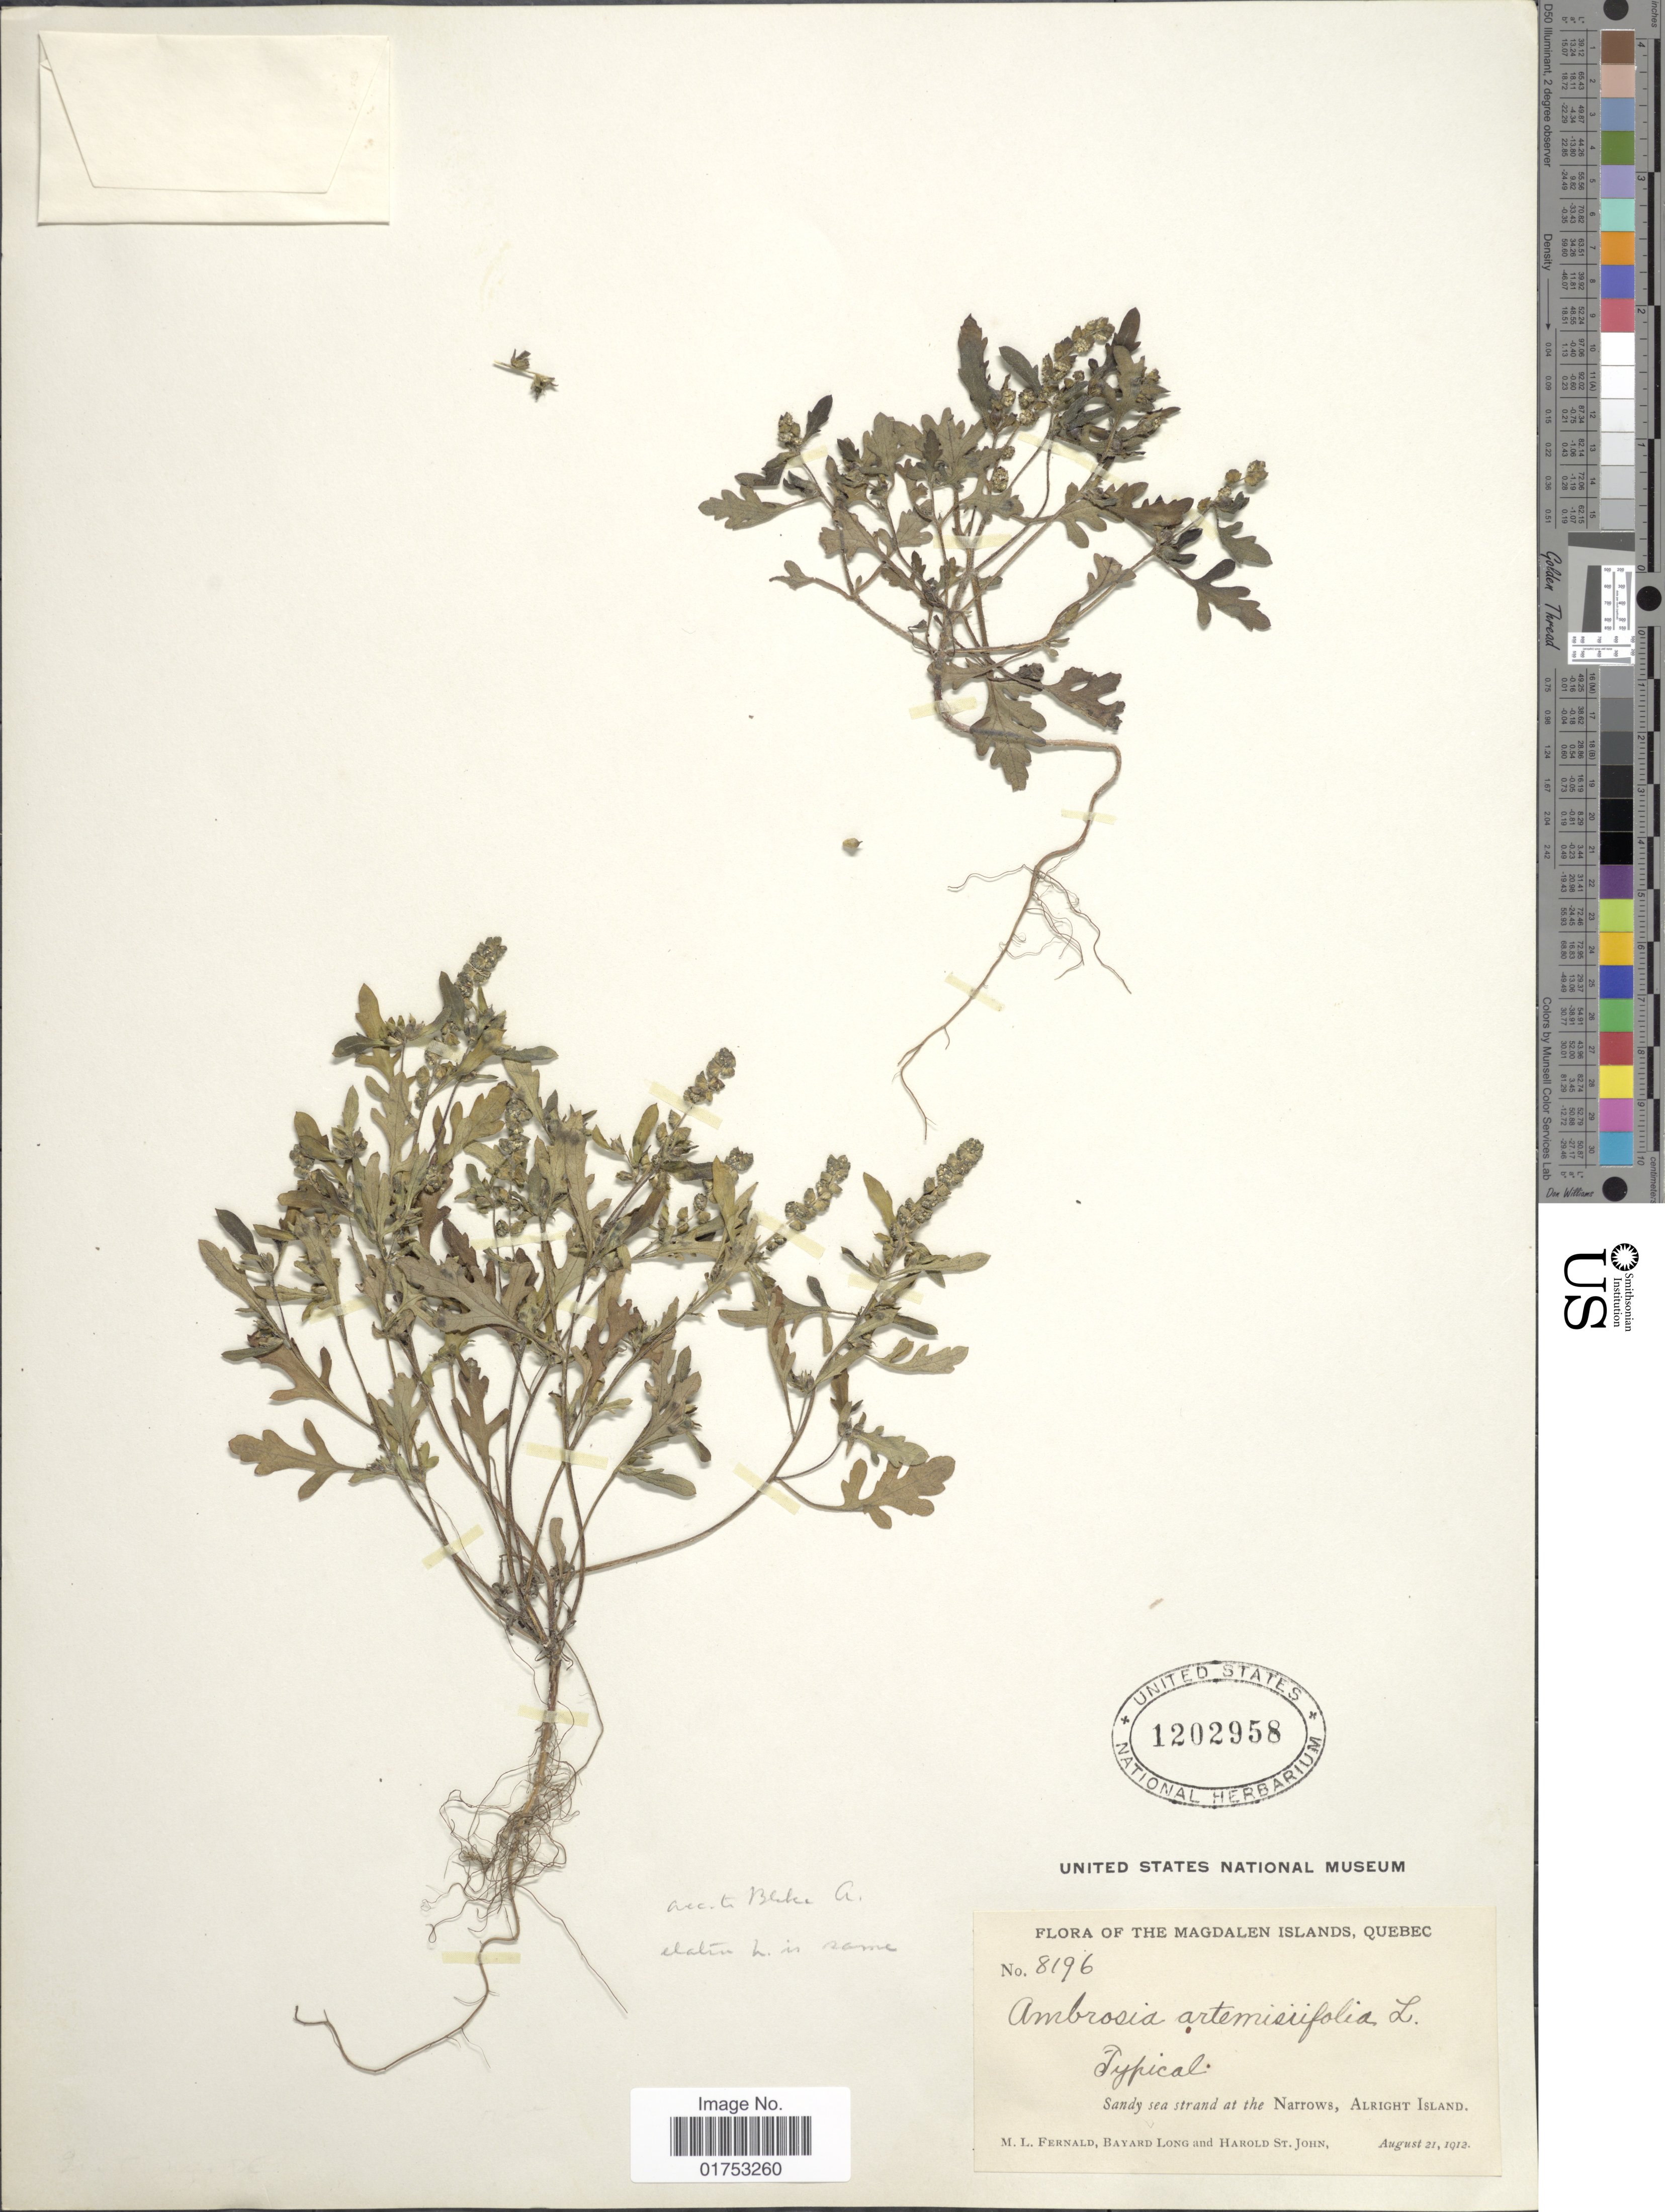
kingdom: Plantae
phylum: Tracheophyta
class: Magnoliopsida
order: Asterales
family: Asteraceae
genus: Ambrosia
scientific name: Ambrosia artemisiifolia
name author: L.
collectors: M. L. Fernald, B. Long & H. St. John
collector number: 8196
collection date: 1912-08-21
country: Canada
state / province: Quebec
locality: Magdalen Islands, Narrows, Alright Island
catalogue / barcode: US 1202958